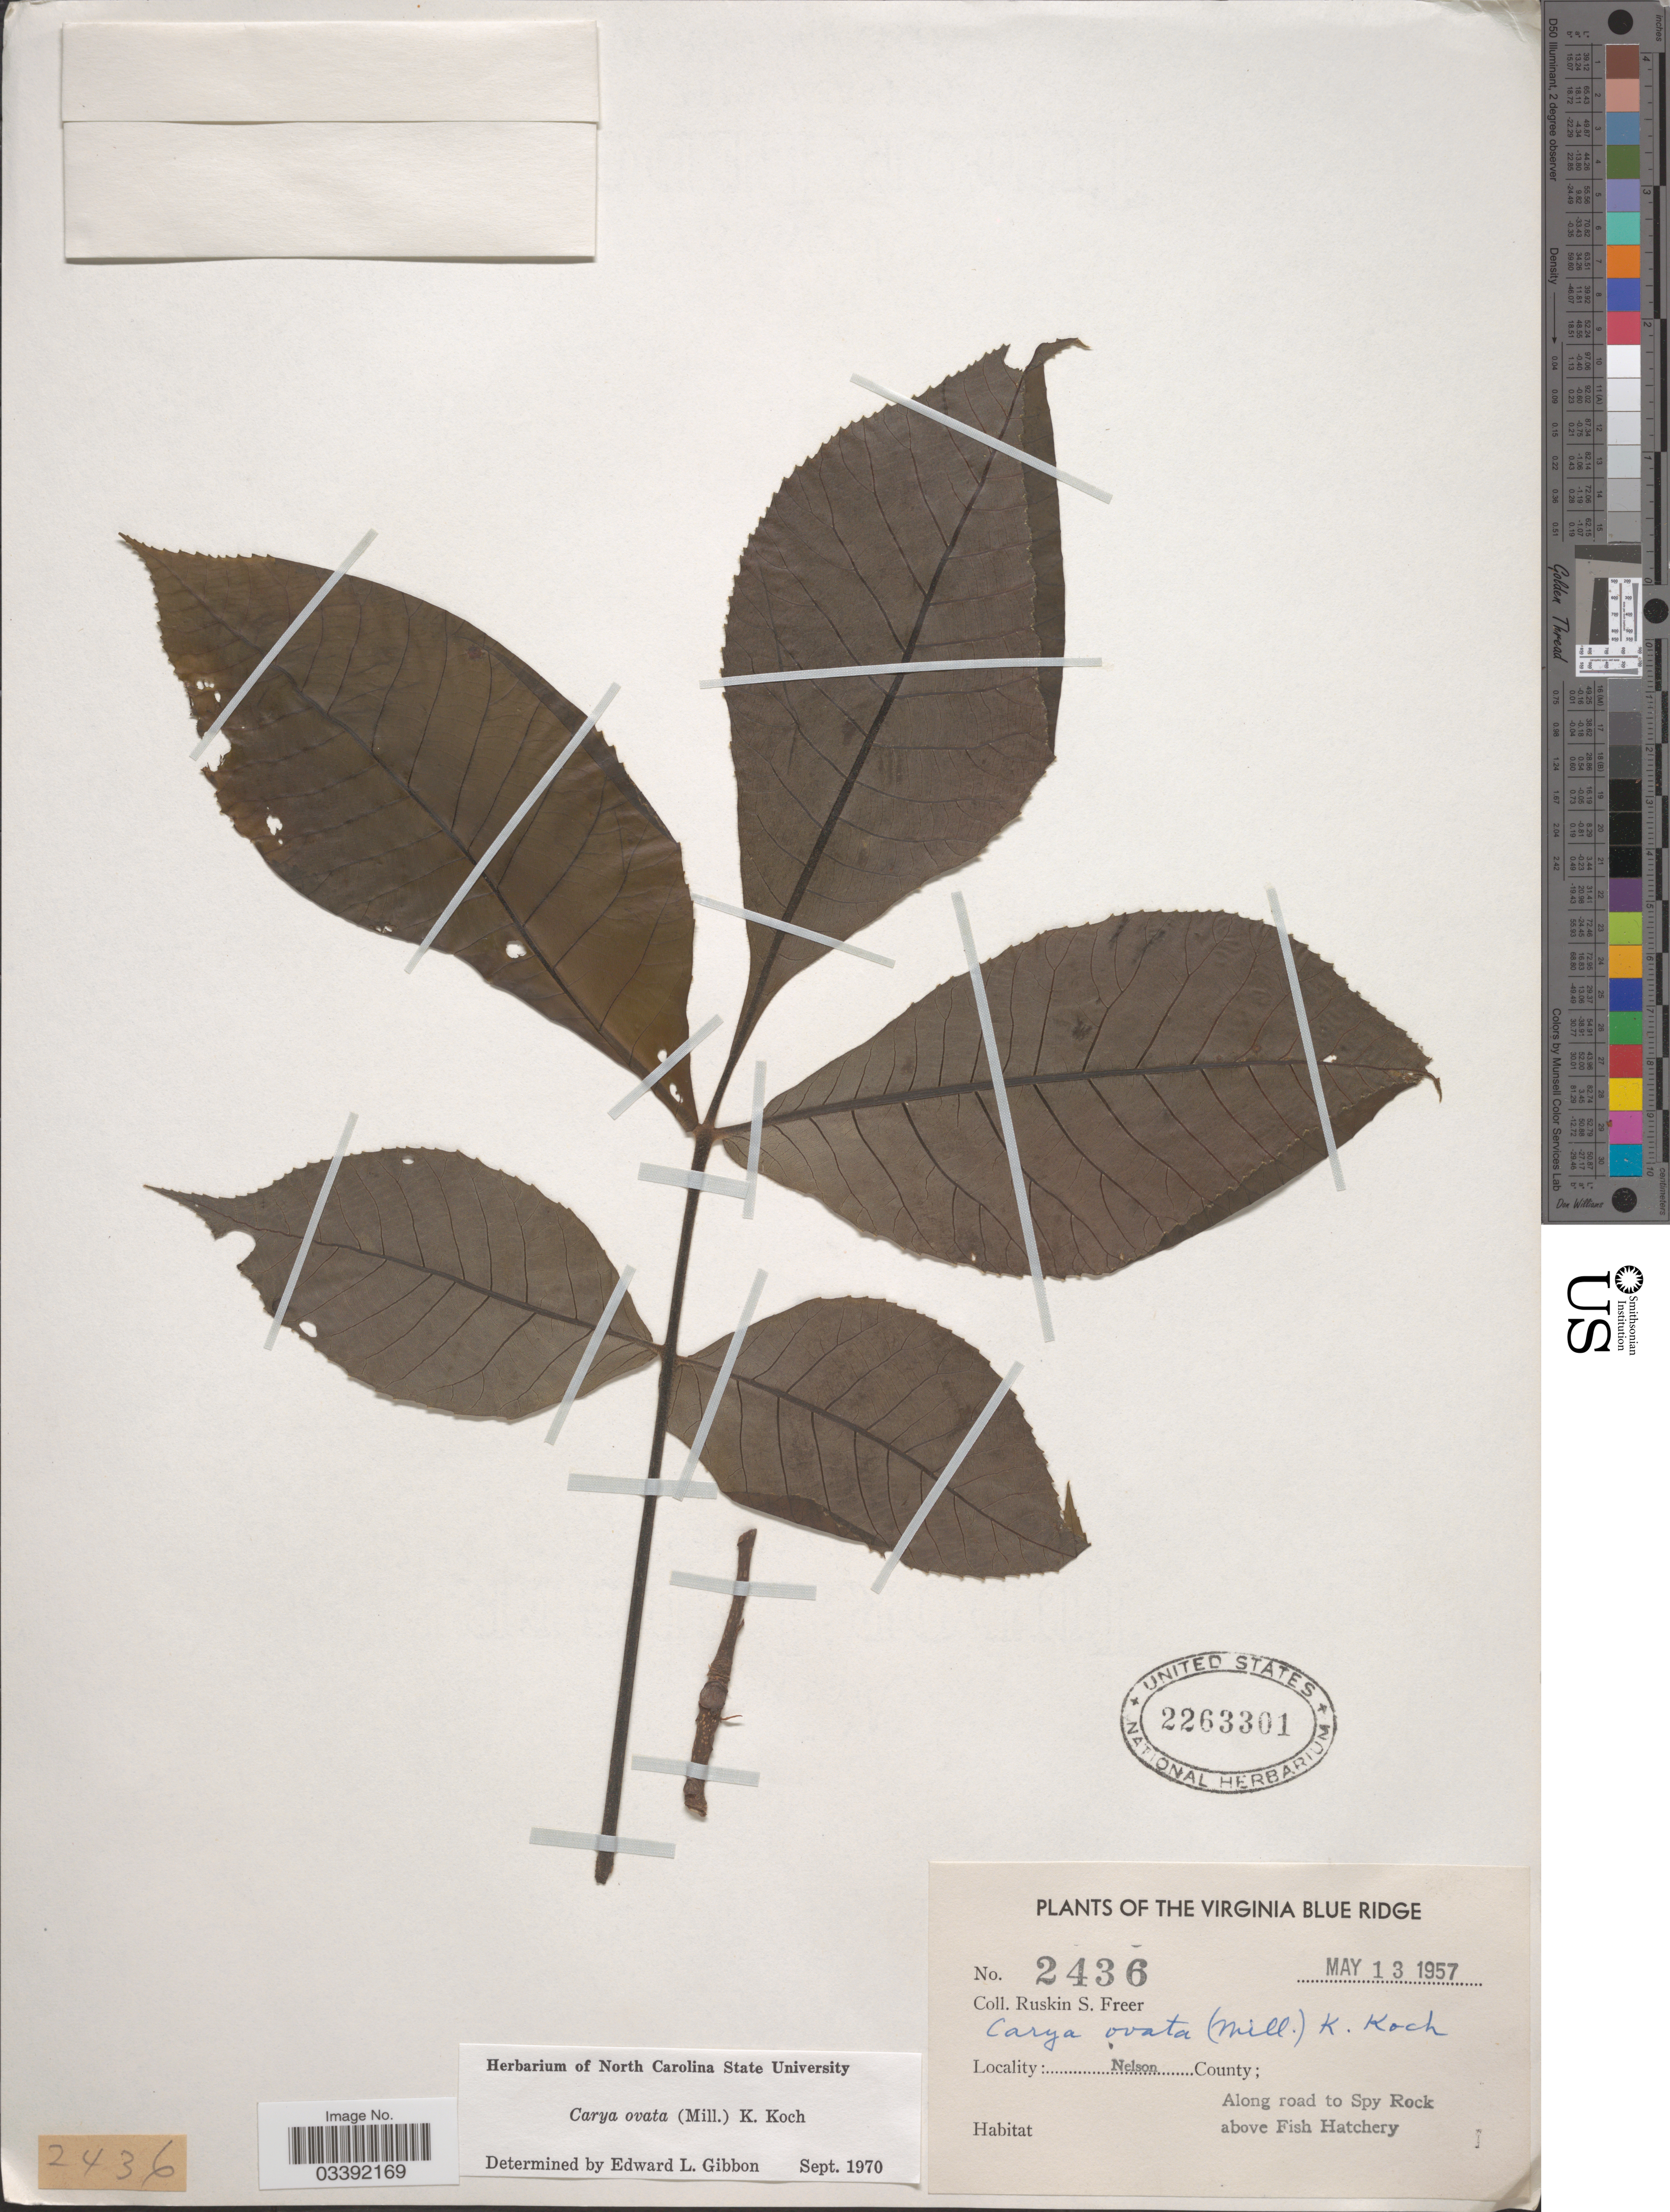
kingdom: Plantae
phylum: Tracheophyta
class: Magnoliopsida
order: Fagales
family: Juglandaceae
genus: Carya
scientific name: Carya ovata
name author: (Mill.) K. Koch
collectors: R. Freer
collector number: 2436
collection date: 1957-05-13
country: United States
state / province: Virginia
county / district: Nelson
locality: The Virginia Blue Ridge. Nelson County; Along road to Spy Rock above Fish Hatchery.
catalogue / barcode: US 2263301